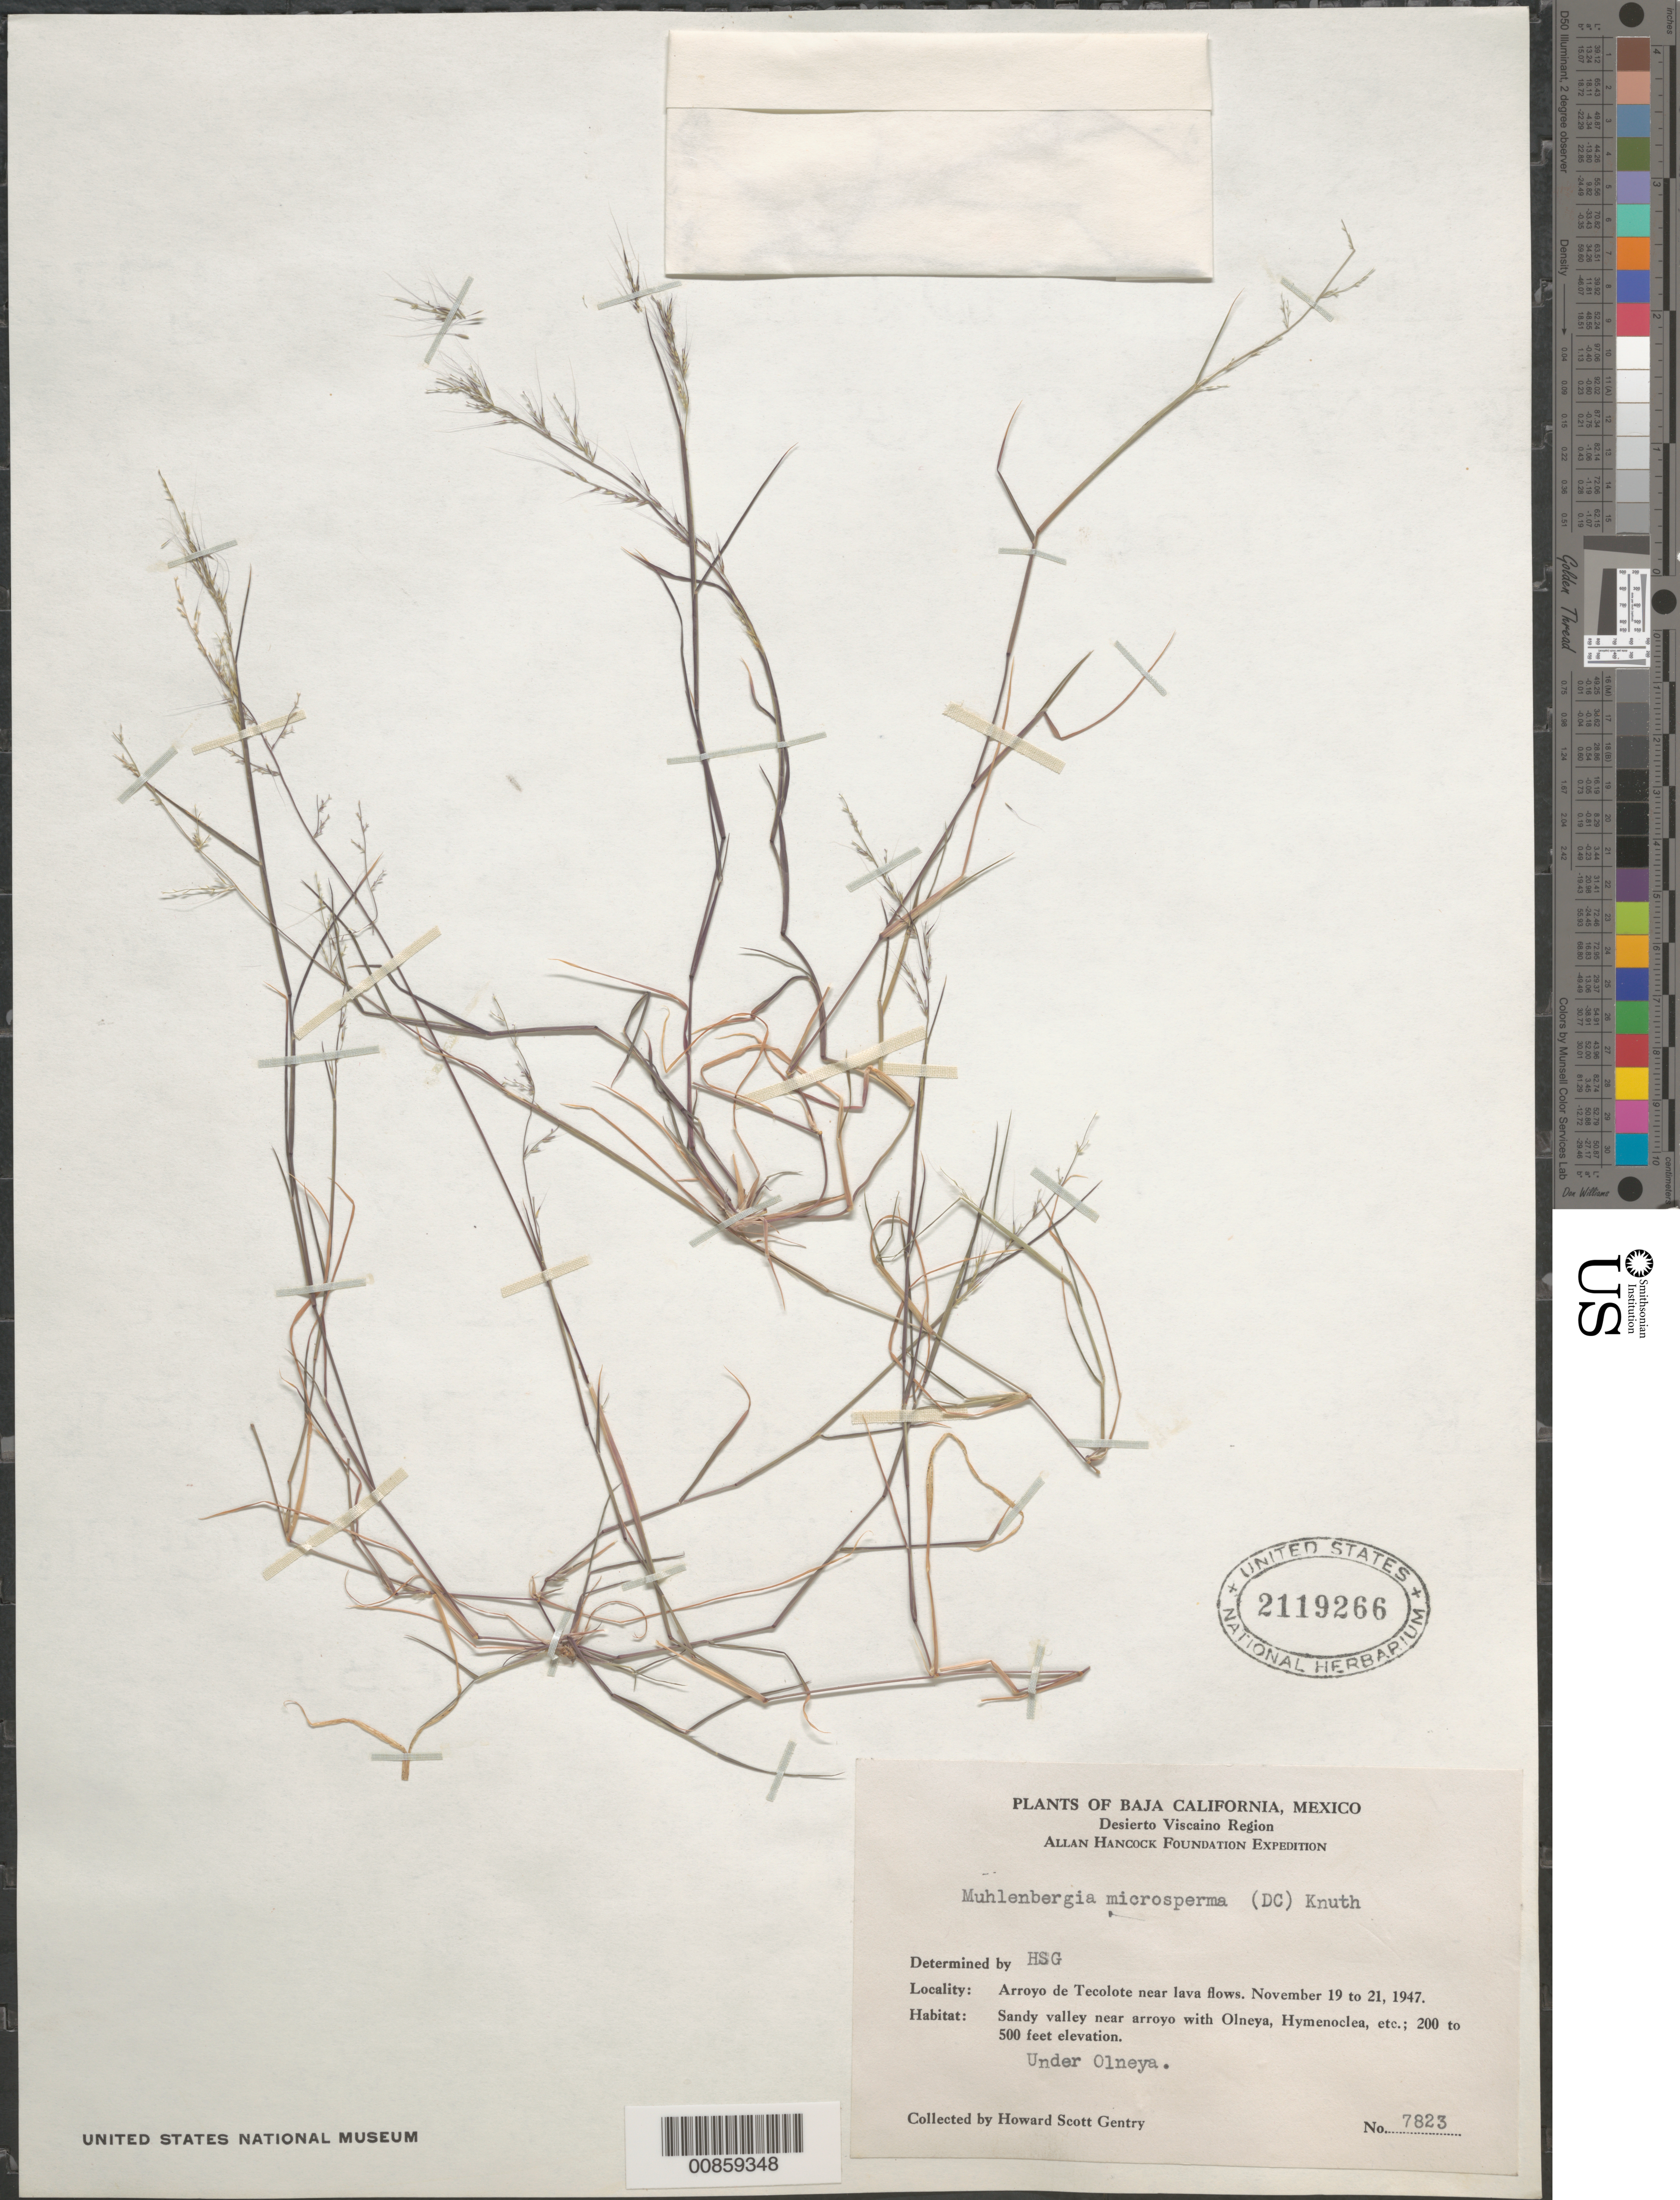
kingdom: Plantae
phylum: Tracheophyta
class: Liliopsida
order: Poales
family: Poaceae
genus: Muhlenbergia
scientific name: Muhlenbergia microsperma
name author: (DC.) Kunth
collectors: H. S. Gentry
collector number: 7823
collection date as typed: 19 Nov 1947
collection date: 1947-11-19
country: Mexico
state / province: Baja California Norte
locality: Arroyo de Tecolote near lava flows, Desierto Viscaino, B.C.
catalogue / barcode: US 2119266